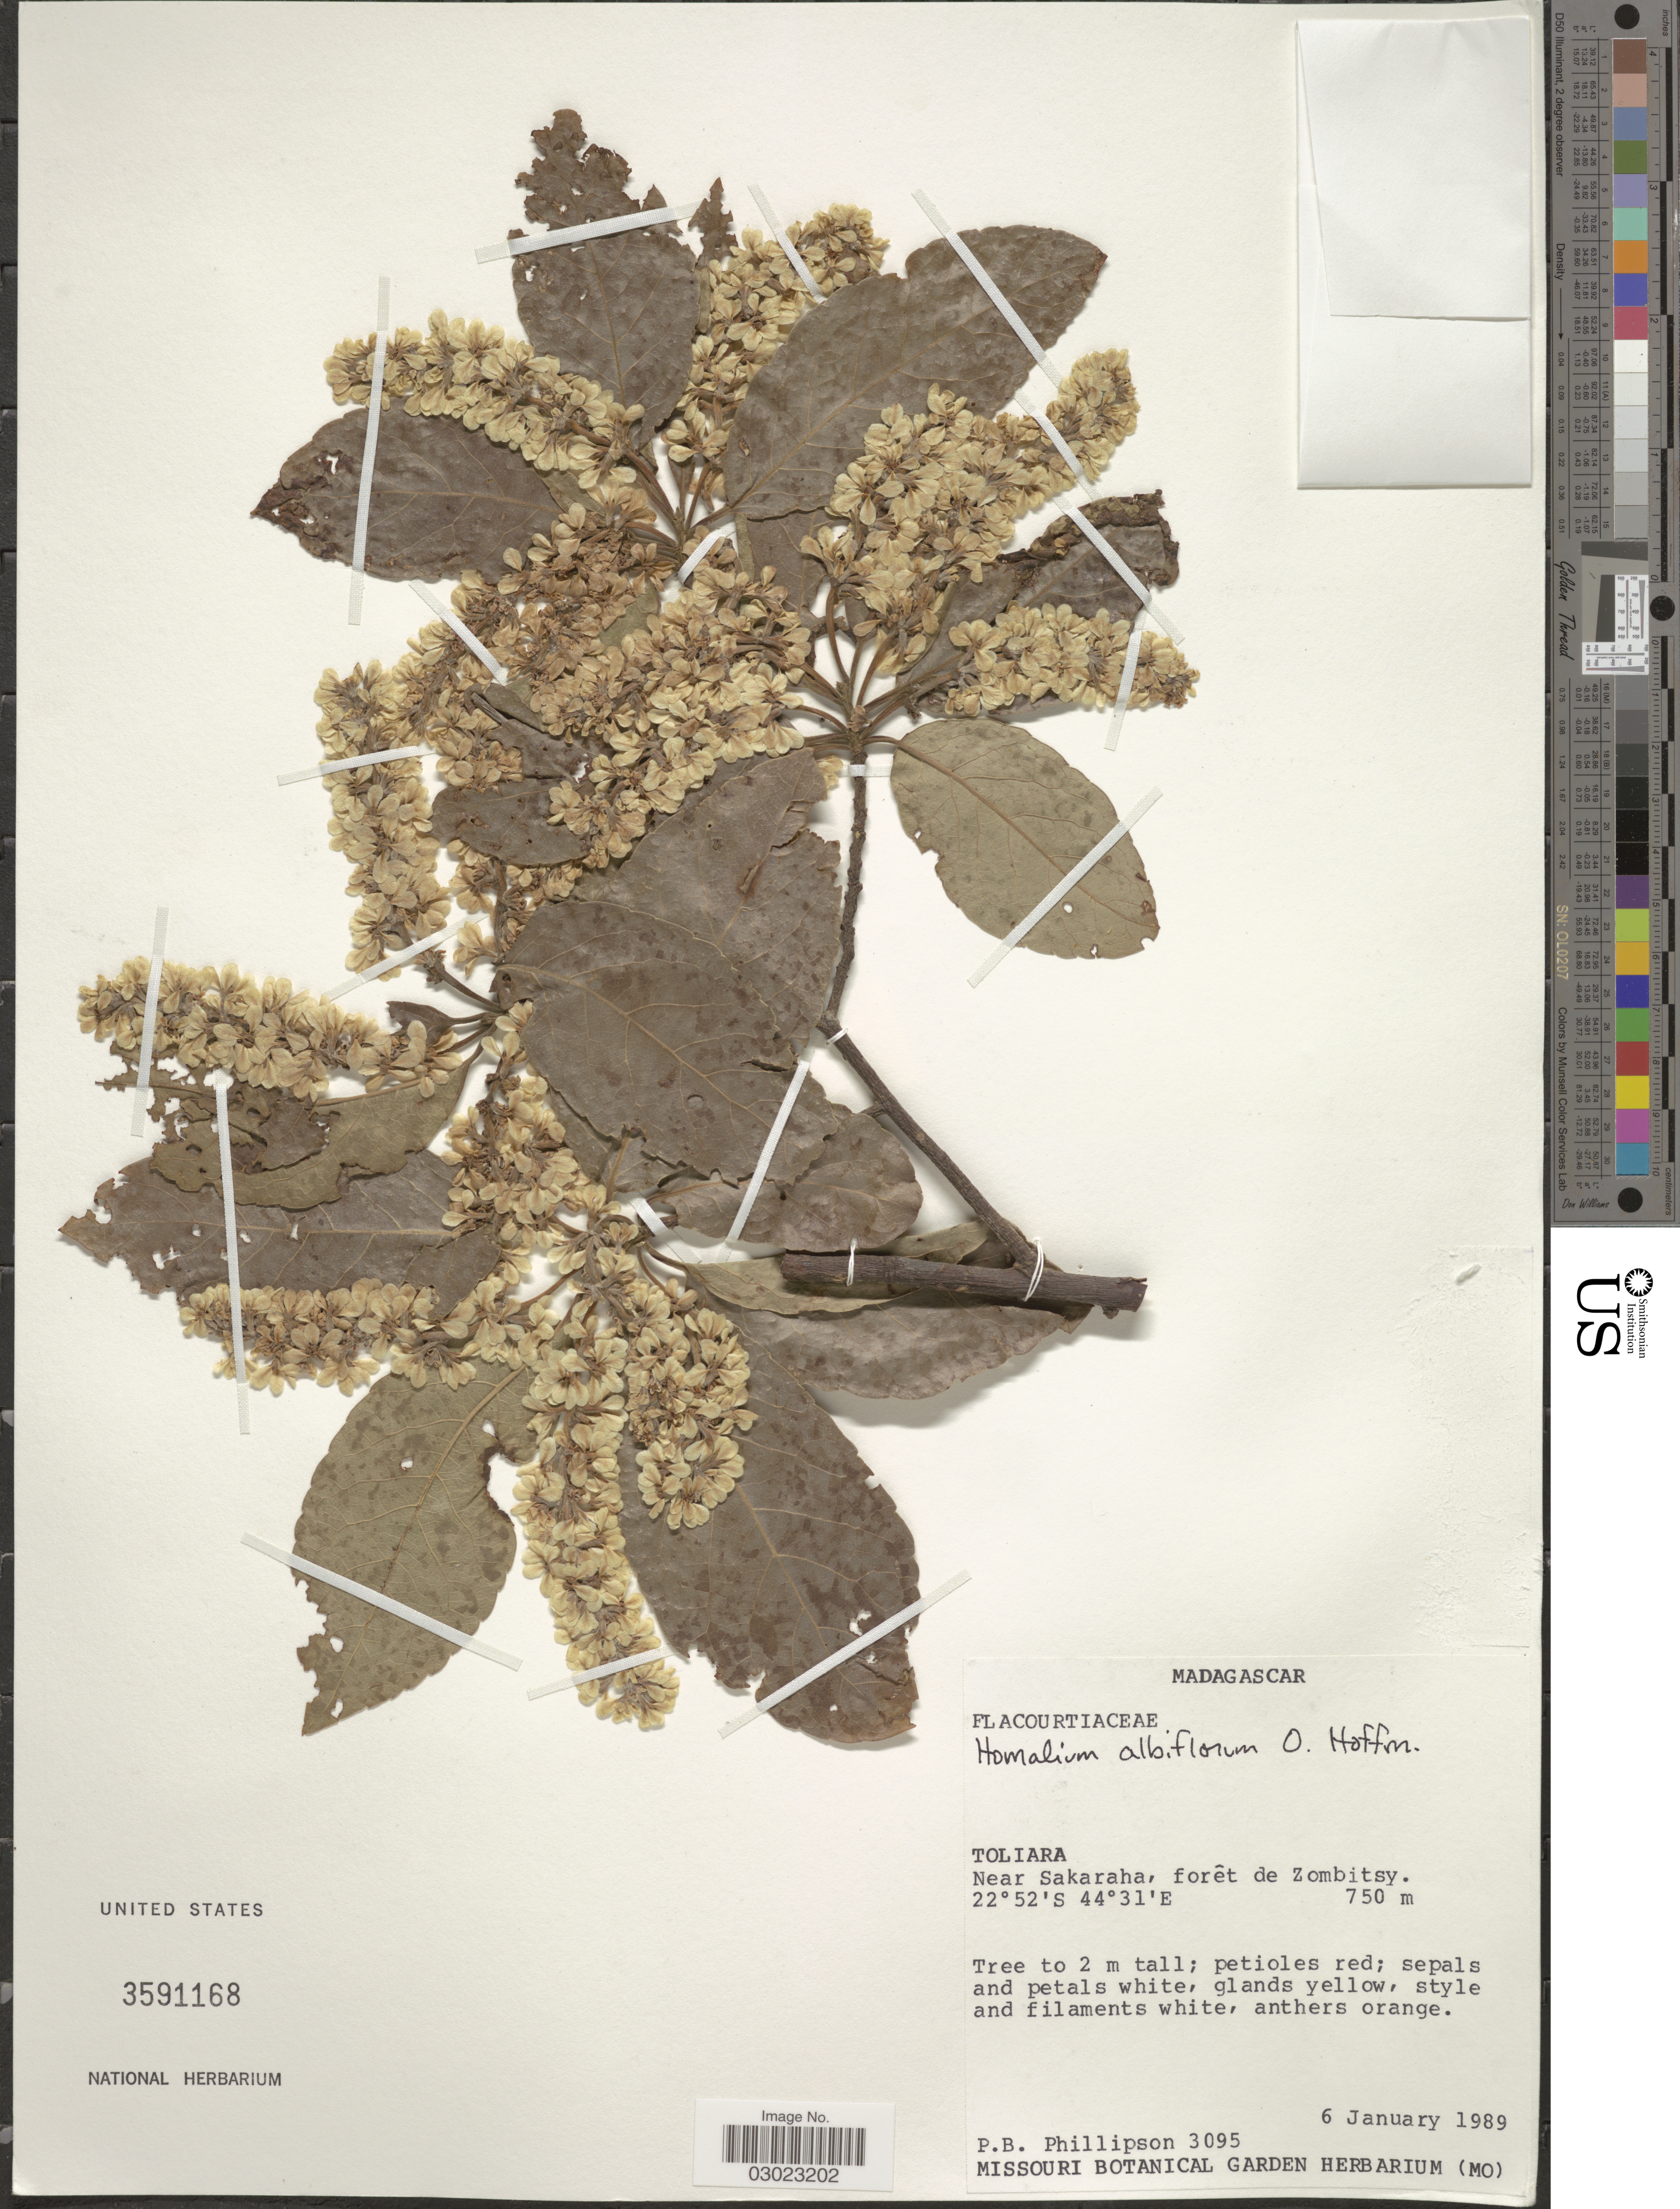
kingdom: Plantae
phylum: Tracheophyta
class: Magnoliopsida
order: Malpighiales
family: Salicaceae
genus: Homalium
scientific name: Homalium albiflorum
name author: (Boivin ex Tul.) O. Hoffm.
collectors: P. B. Phillipson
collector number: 3095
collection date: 1989-01-06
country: Madagascar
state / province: Atsimo-Andrefana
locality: Near Sakaraha, forêt de Zombitsy.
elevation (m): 750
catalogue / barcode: US 3591168